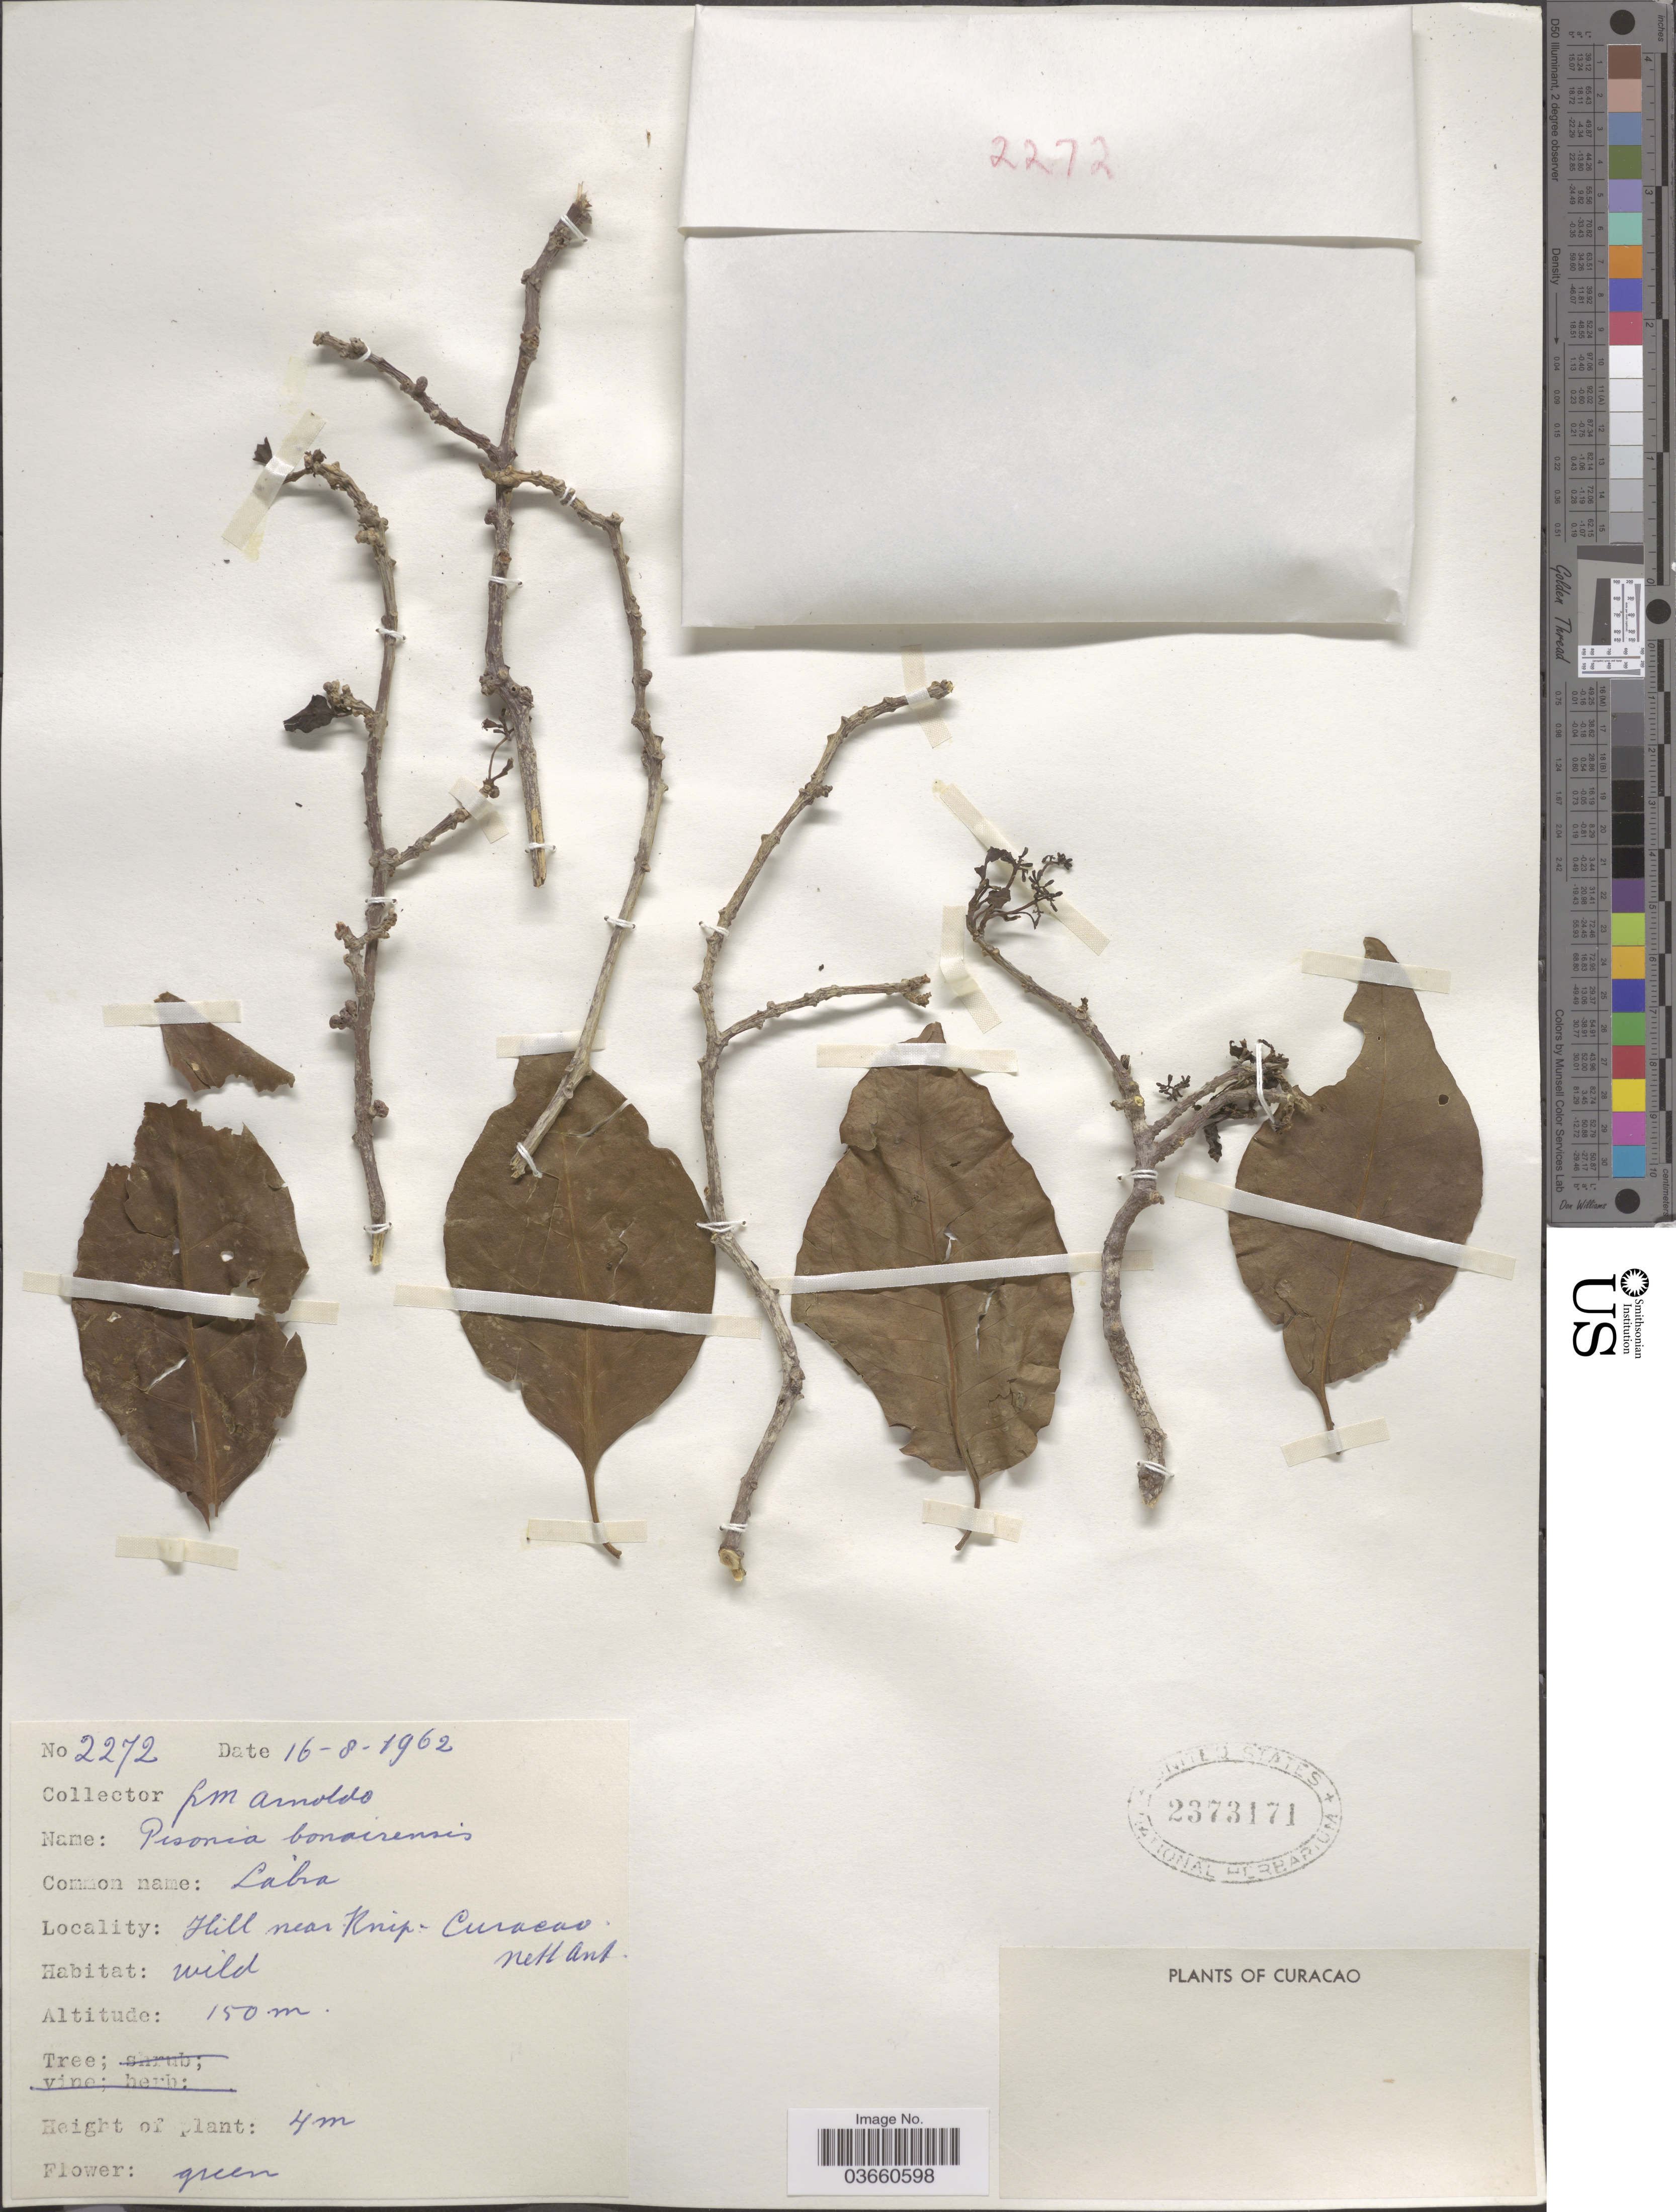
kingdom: Plantae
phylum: Tracheophyta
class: Magnoliopsida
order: Caryophyllales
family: Nyctaginaceae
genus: Pisonia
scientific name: Pisonia bonairensis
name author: Bold.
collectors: N. Arnoldo-Broeders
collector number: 2272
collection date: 1962-08-16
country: Curaçao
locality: Hill near Knip. Neth Ant.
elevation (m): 150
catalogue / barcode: US 2373171